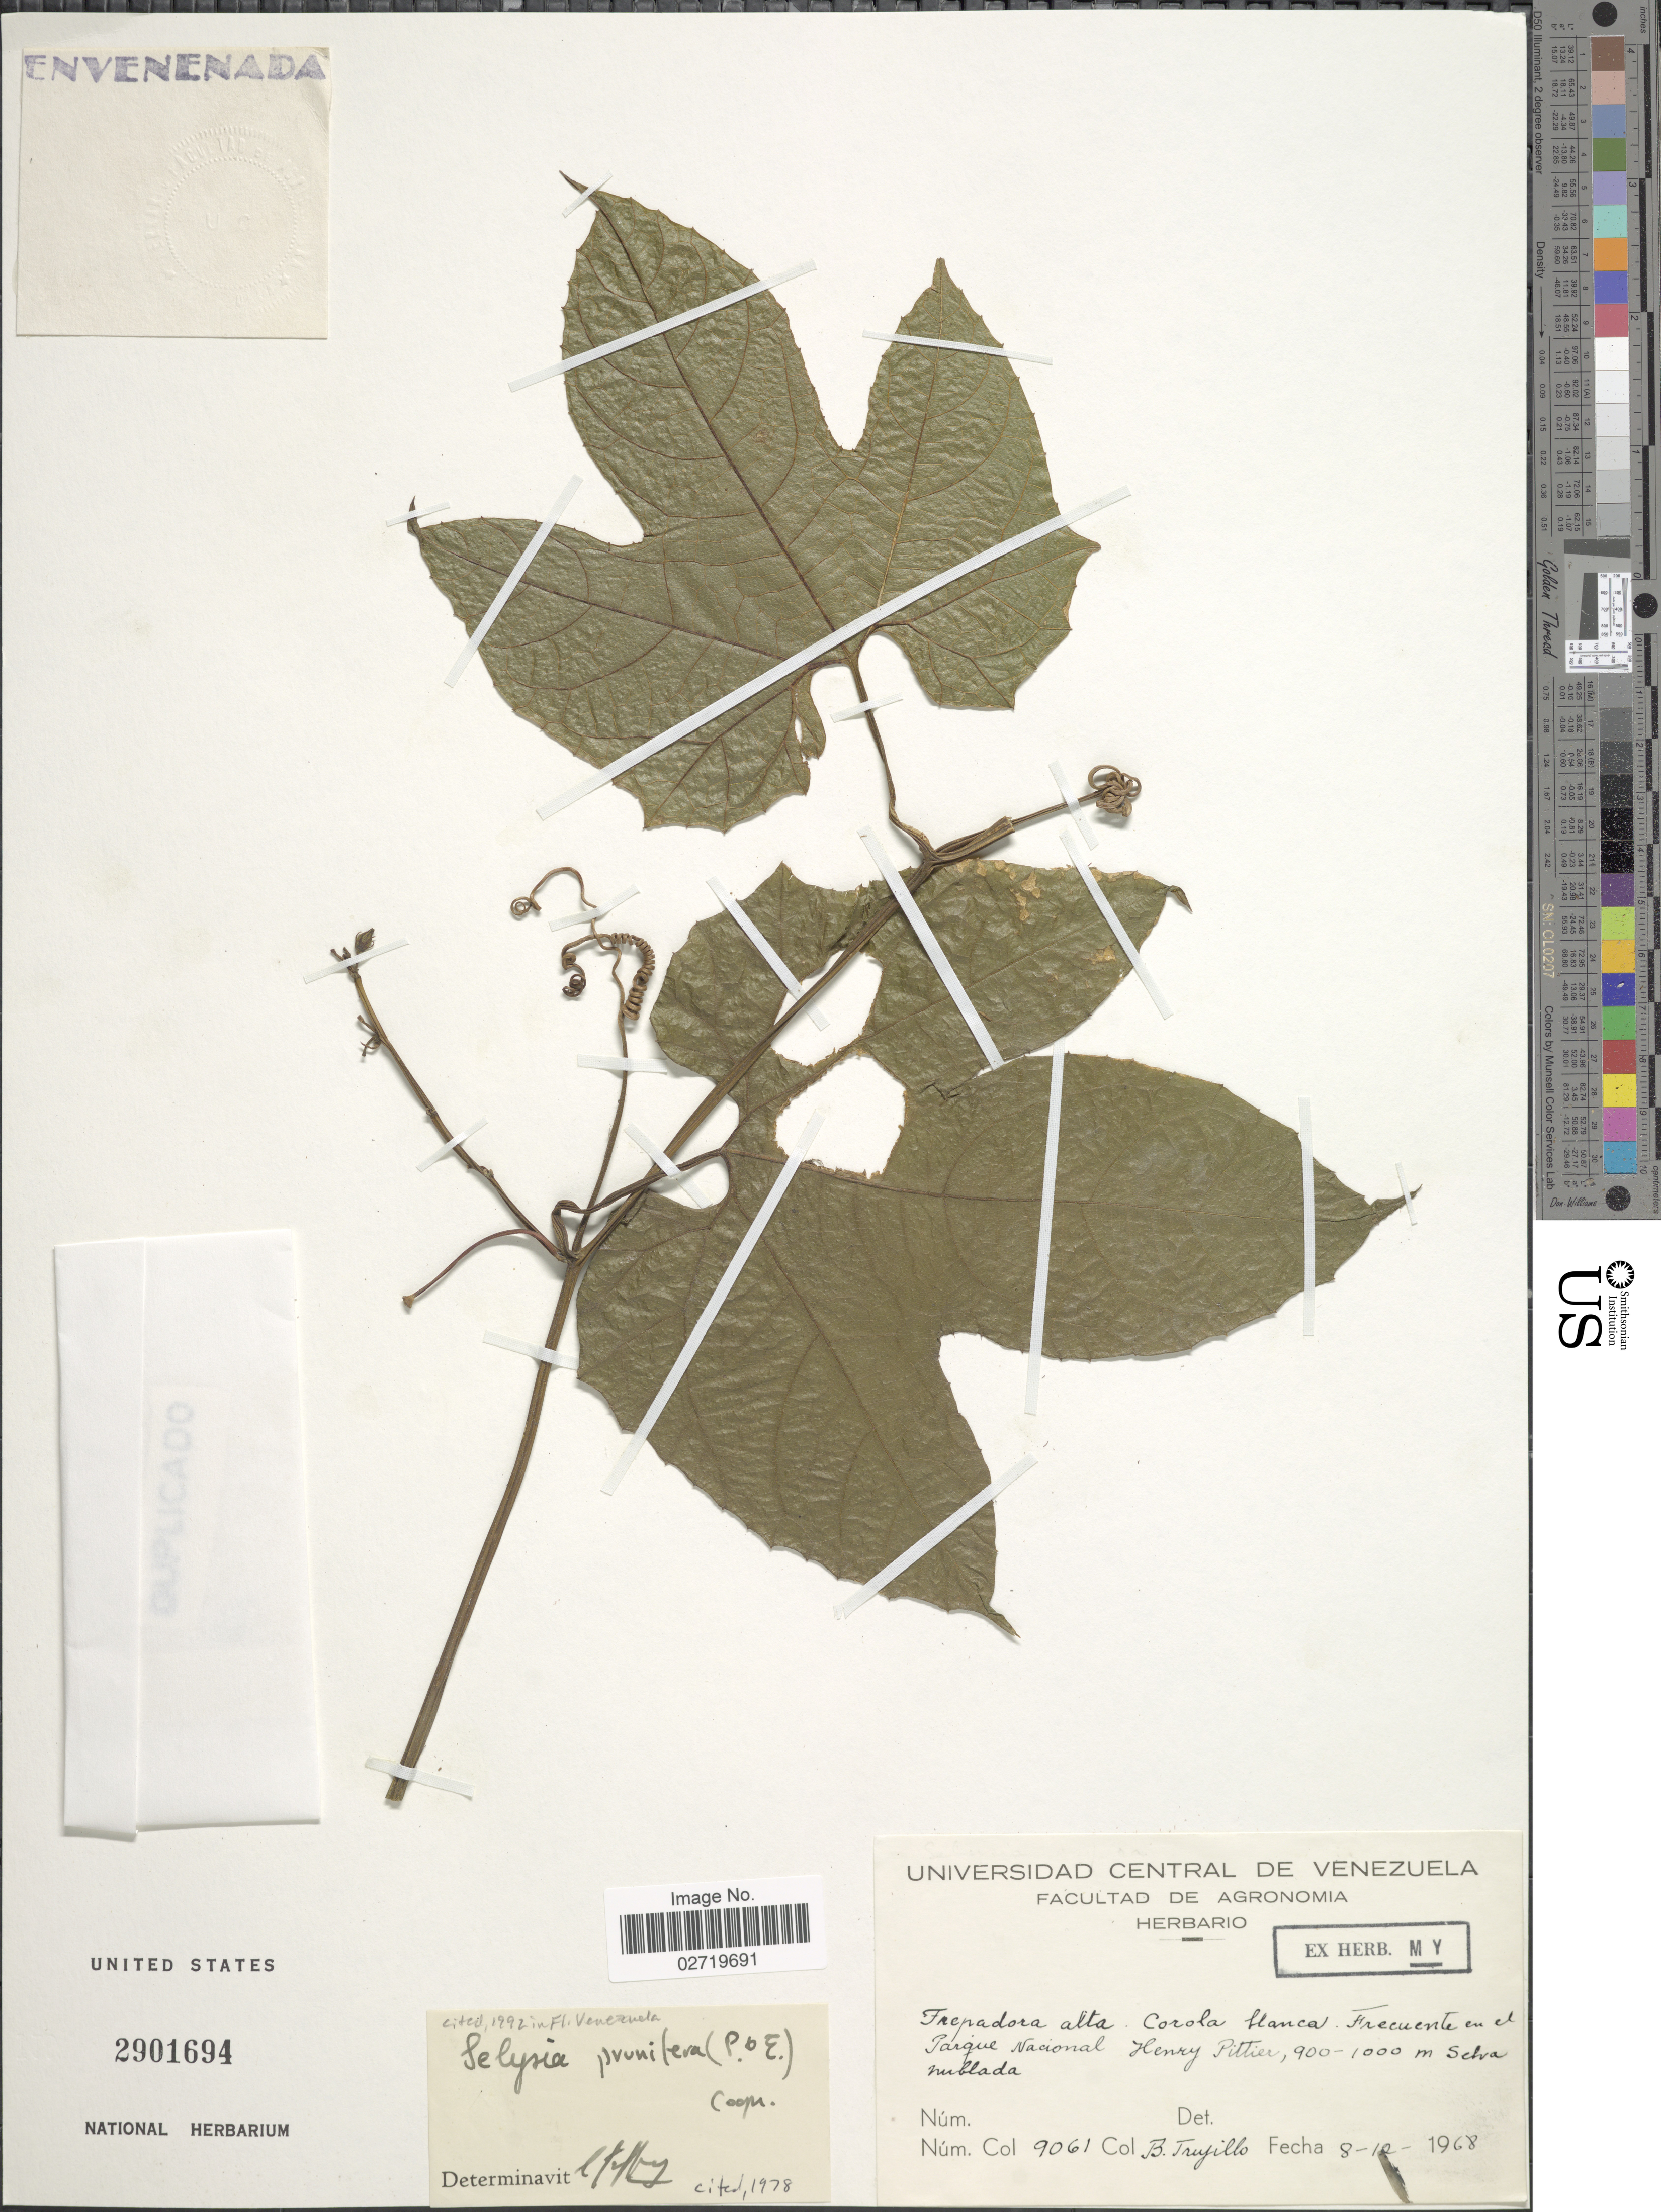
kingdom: Plantae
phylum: Tracheophyta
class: Magnoliopsida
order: Cucurbitales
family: Cucurbitaceae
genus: Selysia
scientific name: Selysia prunifera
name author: (Poepp. & Endl.) Cogn.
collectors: B. Trujillo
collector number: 9061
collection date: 1968-12-08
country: Venezuela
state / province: Aragua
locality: Frecuente en el Parque Nacional Henry Pittier.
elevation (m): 900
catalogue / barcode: US 2901694